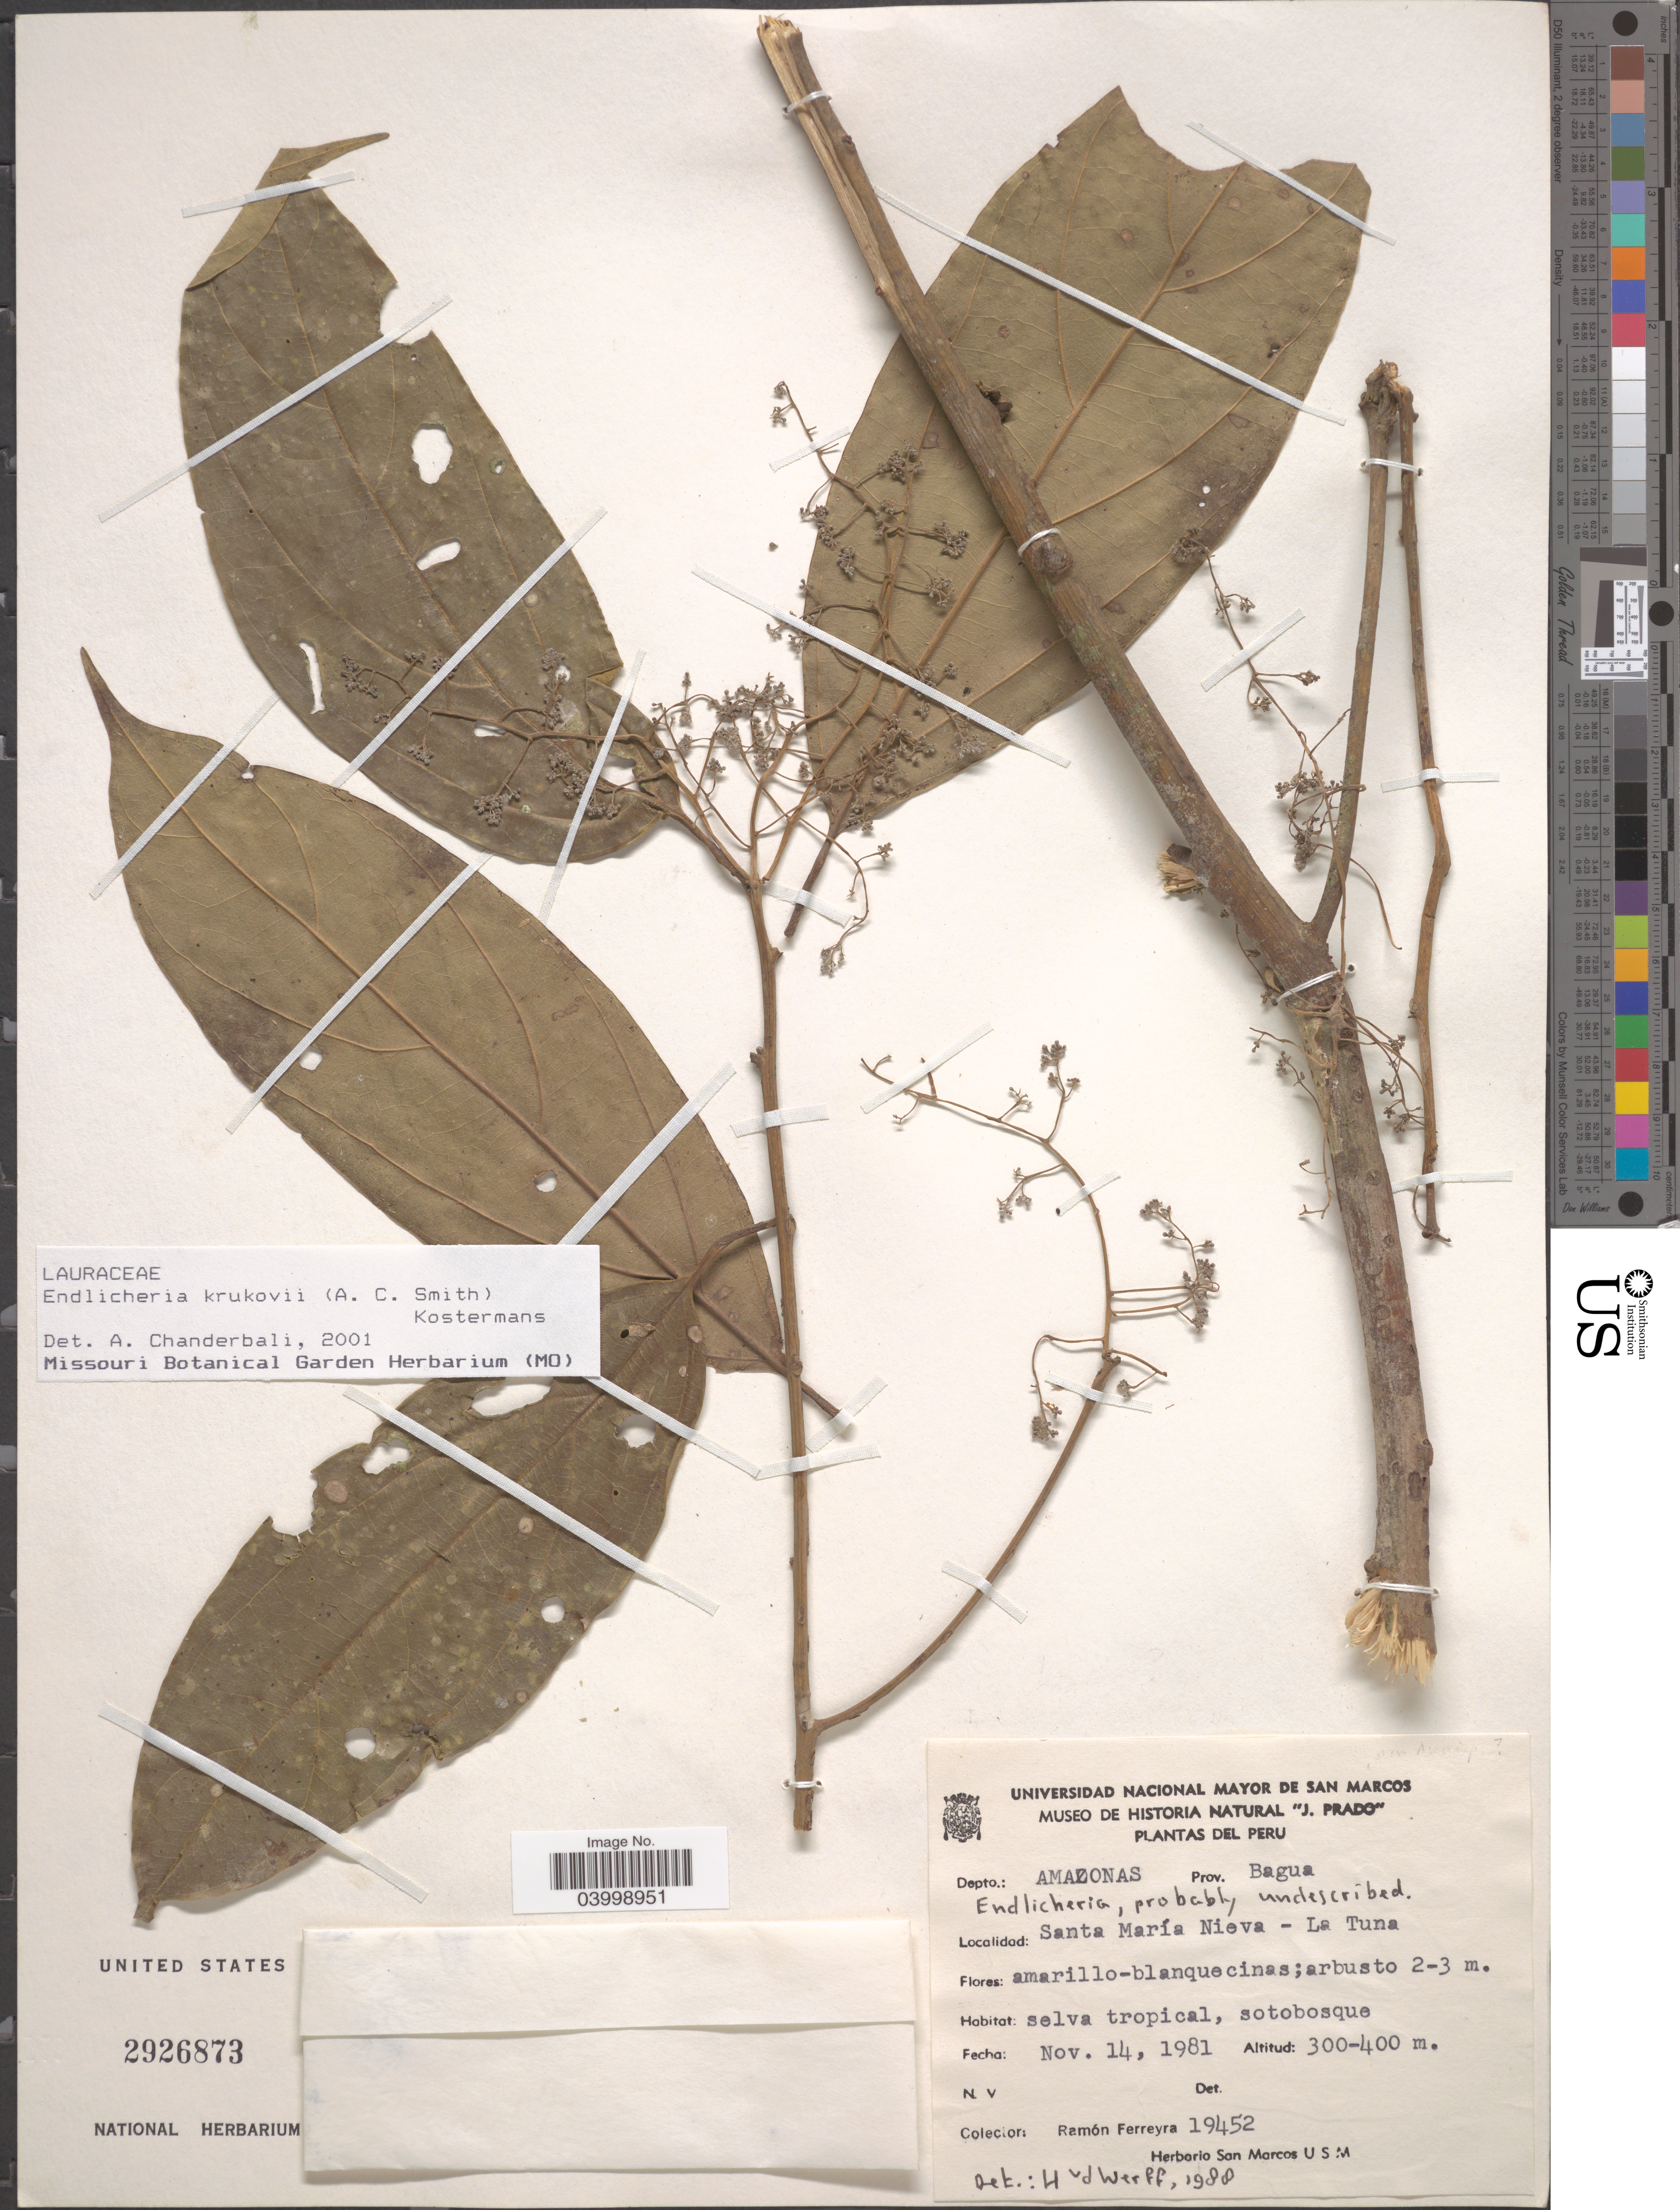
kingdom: Plantae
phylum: Tracheophyta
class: Magnoliopsida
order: Laurales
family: Lauraceae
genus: Endlicheria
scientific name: Endlicheria krukovii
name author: (A.C. Sm.) Kosterm.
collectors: R. A. Ferreyra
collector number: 19452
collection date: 1981-11-14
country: Peru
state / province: Amazonas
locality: Depto.: Amazonas. Prov. Bagua. Santa María Nieva- La Tuna.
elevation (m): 300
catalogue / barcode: US 2926873